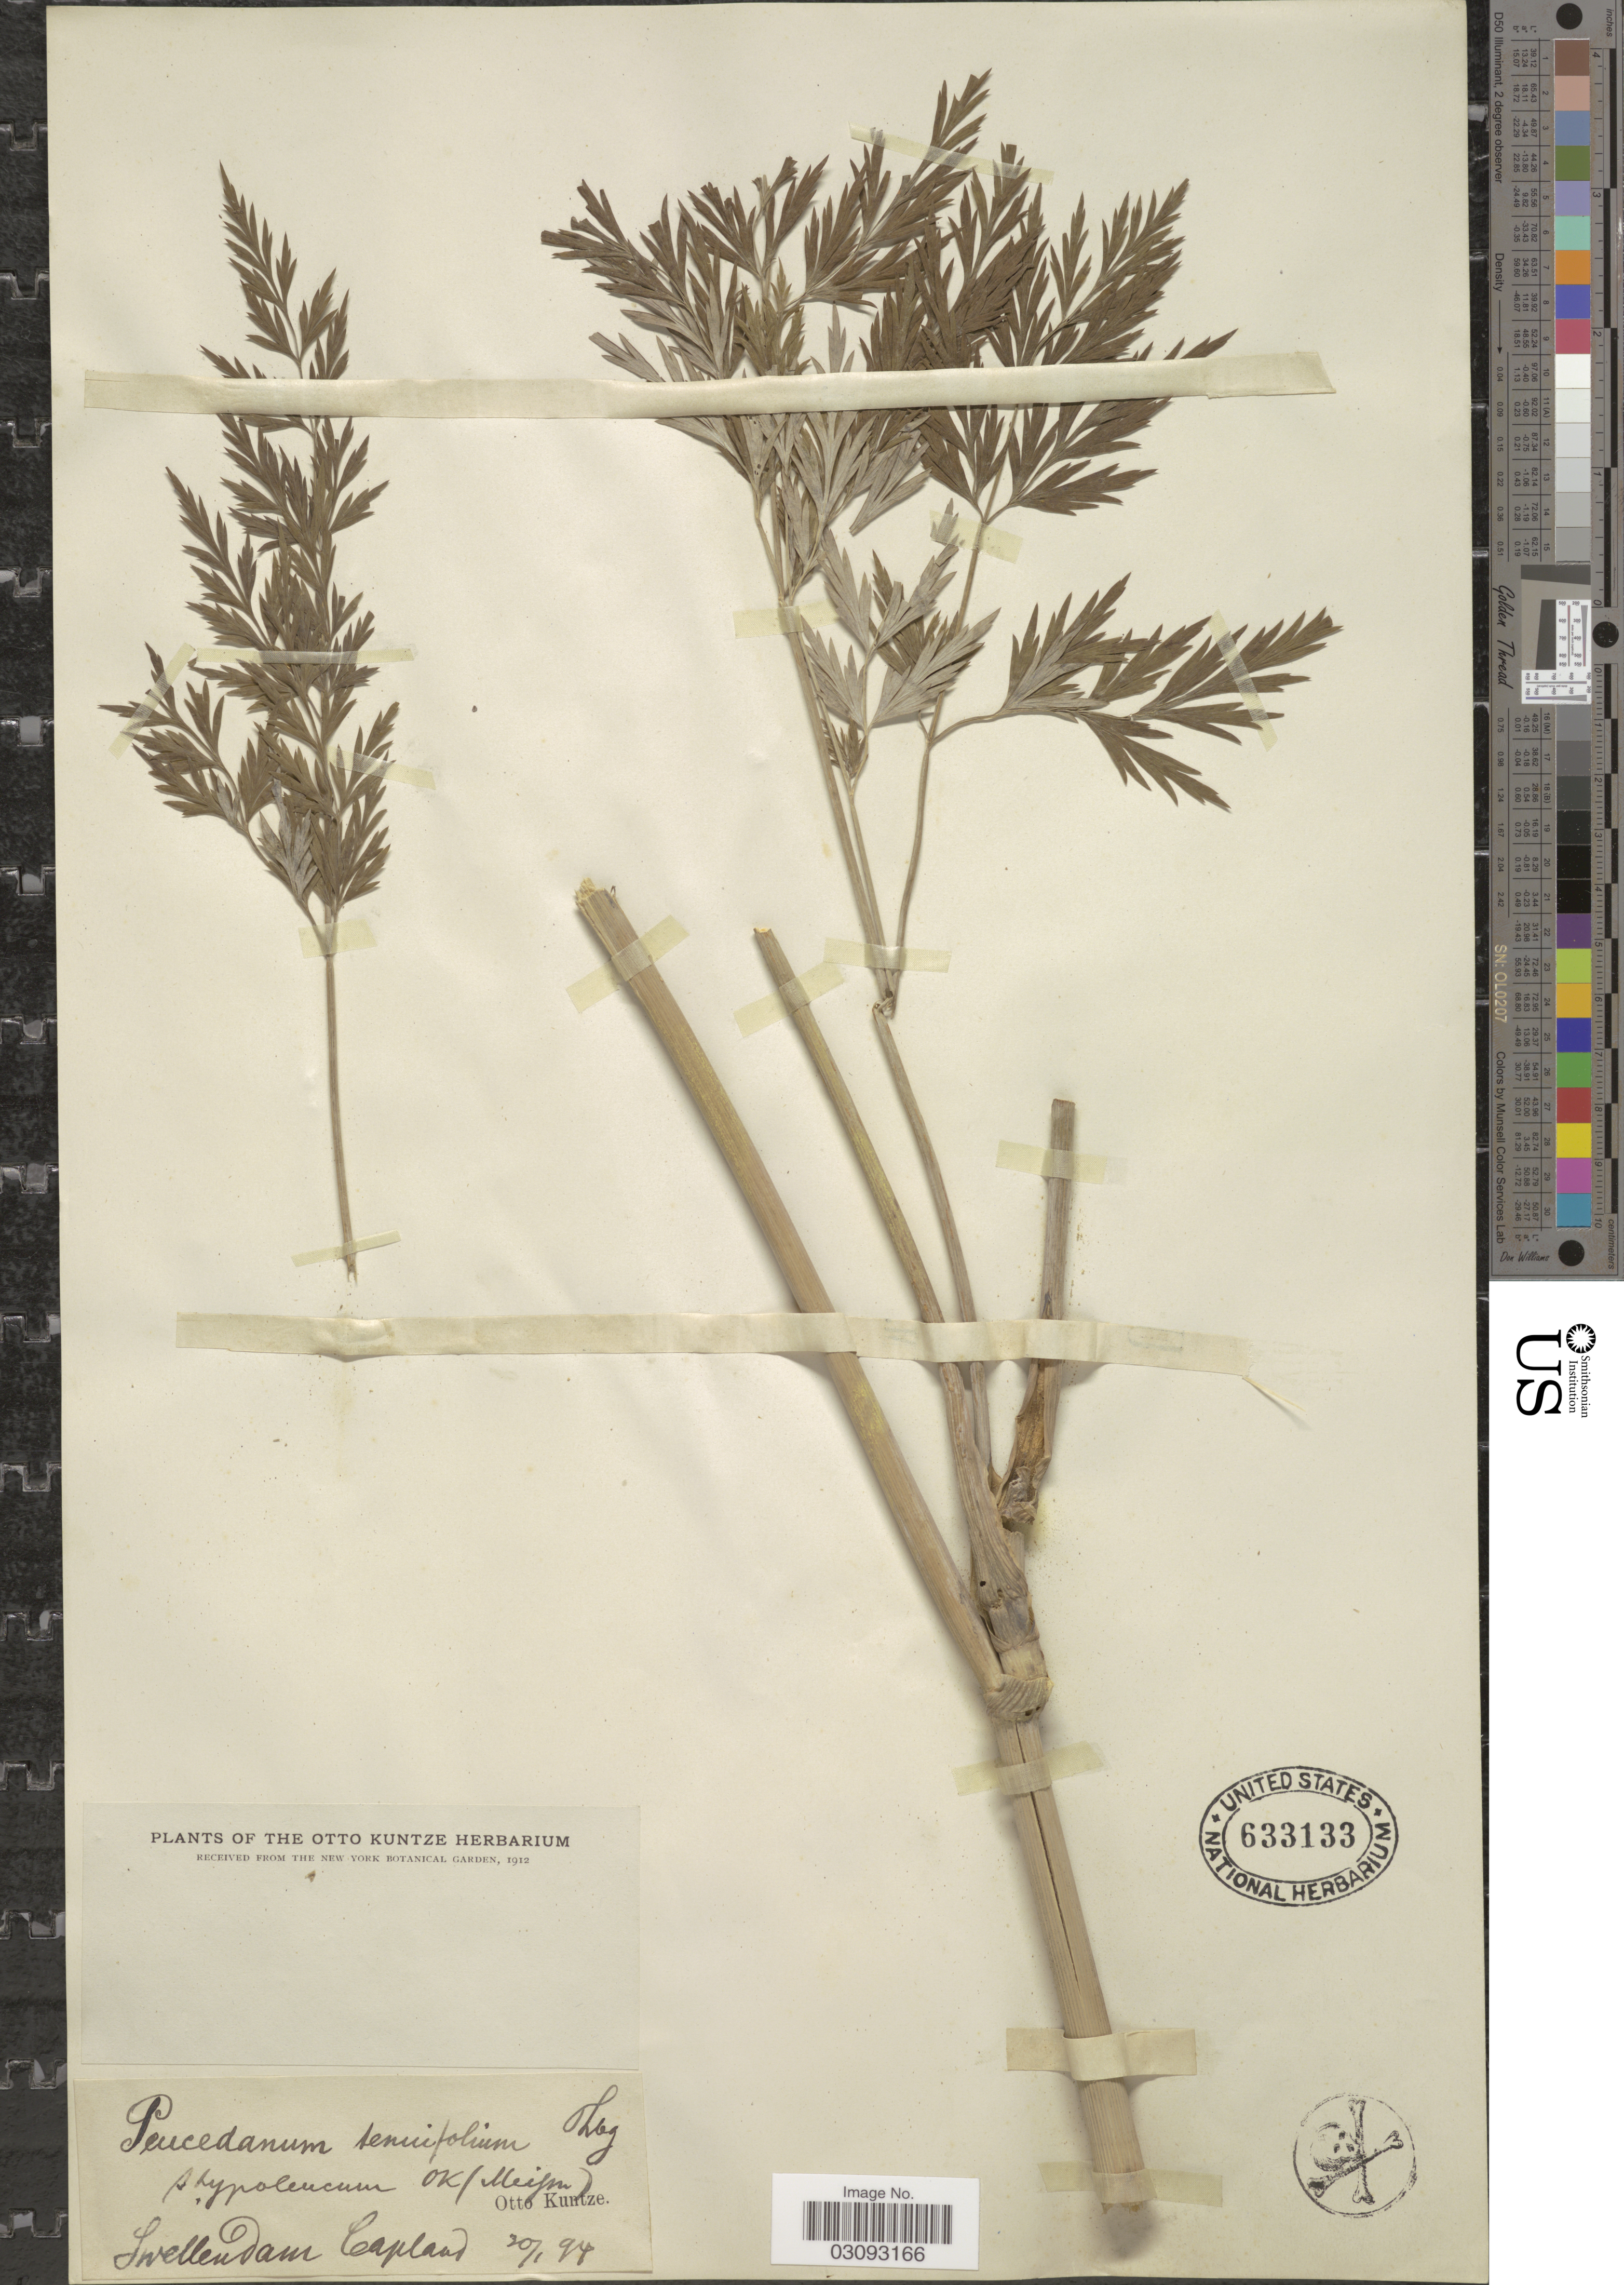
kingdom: Plantae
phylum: Tracheophyta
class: Magnoliopsida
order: Apiales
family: Apiaceae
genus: Peucedanum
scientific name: Peucedanum tenuifolium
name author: Thunb.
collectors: C.E.O. Kuntze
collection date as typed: Transcribed d/m/y: 20/1/94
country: South Africa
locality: Swellendam Capland.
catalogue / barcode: US 633133